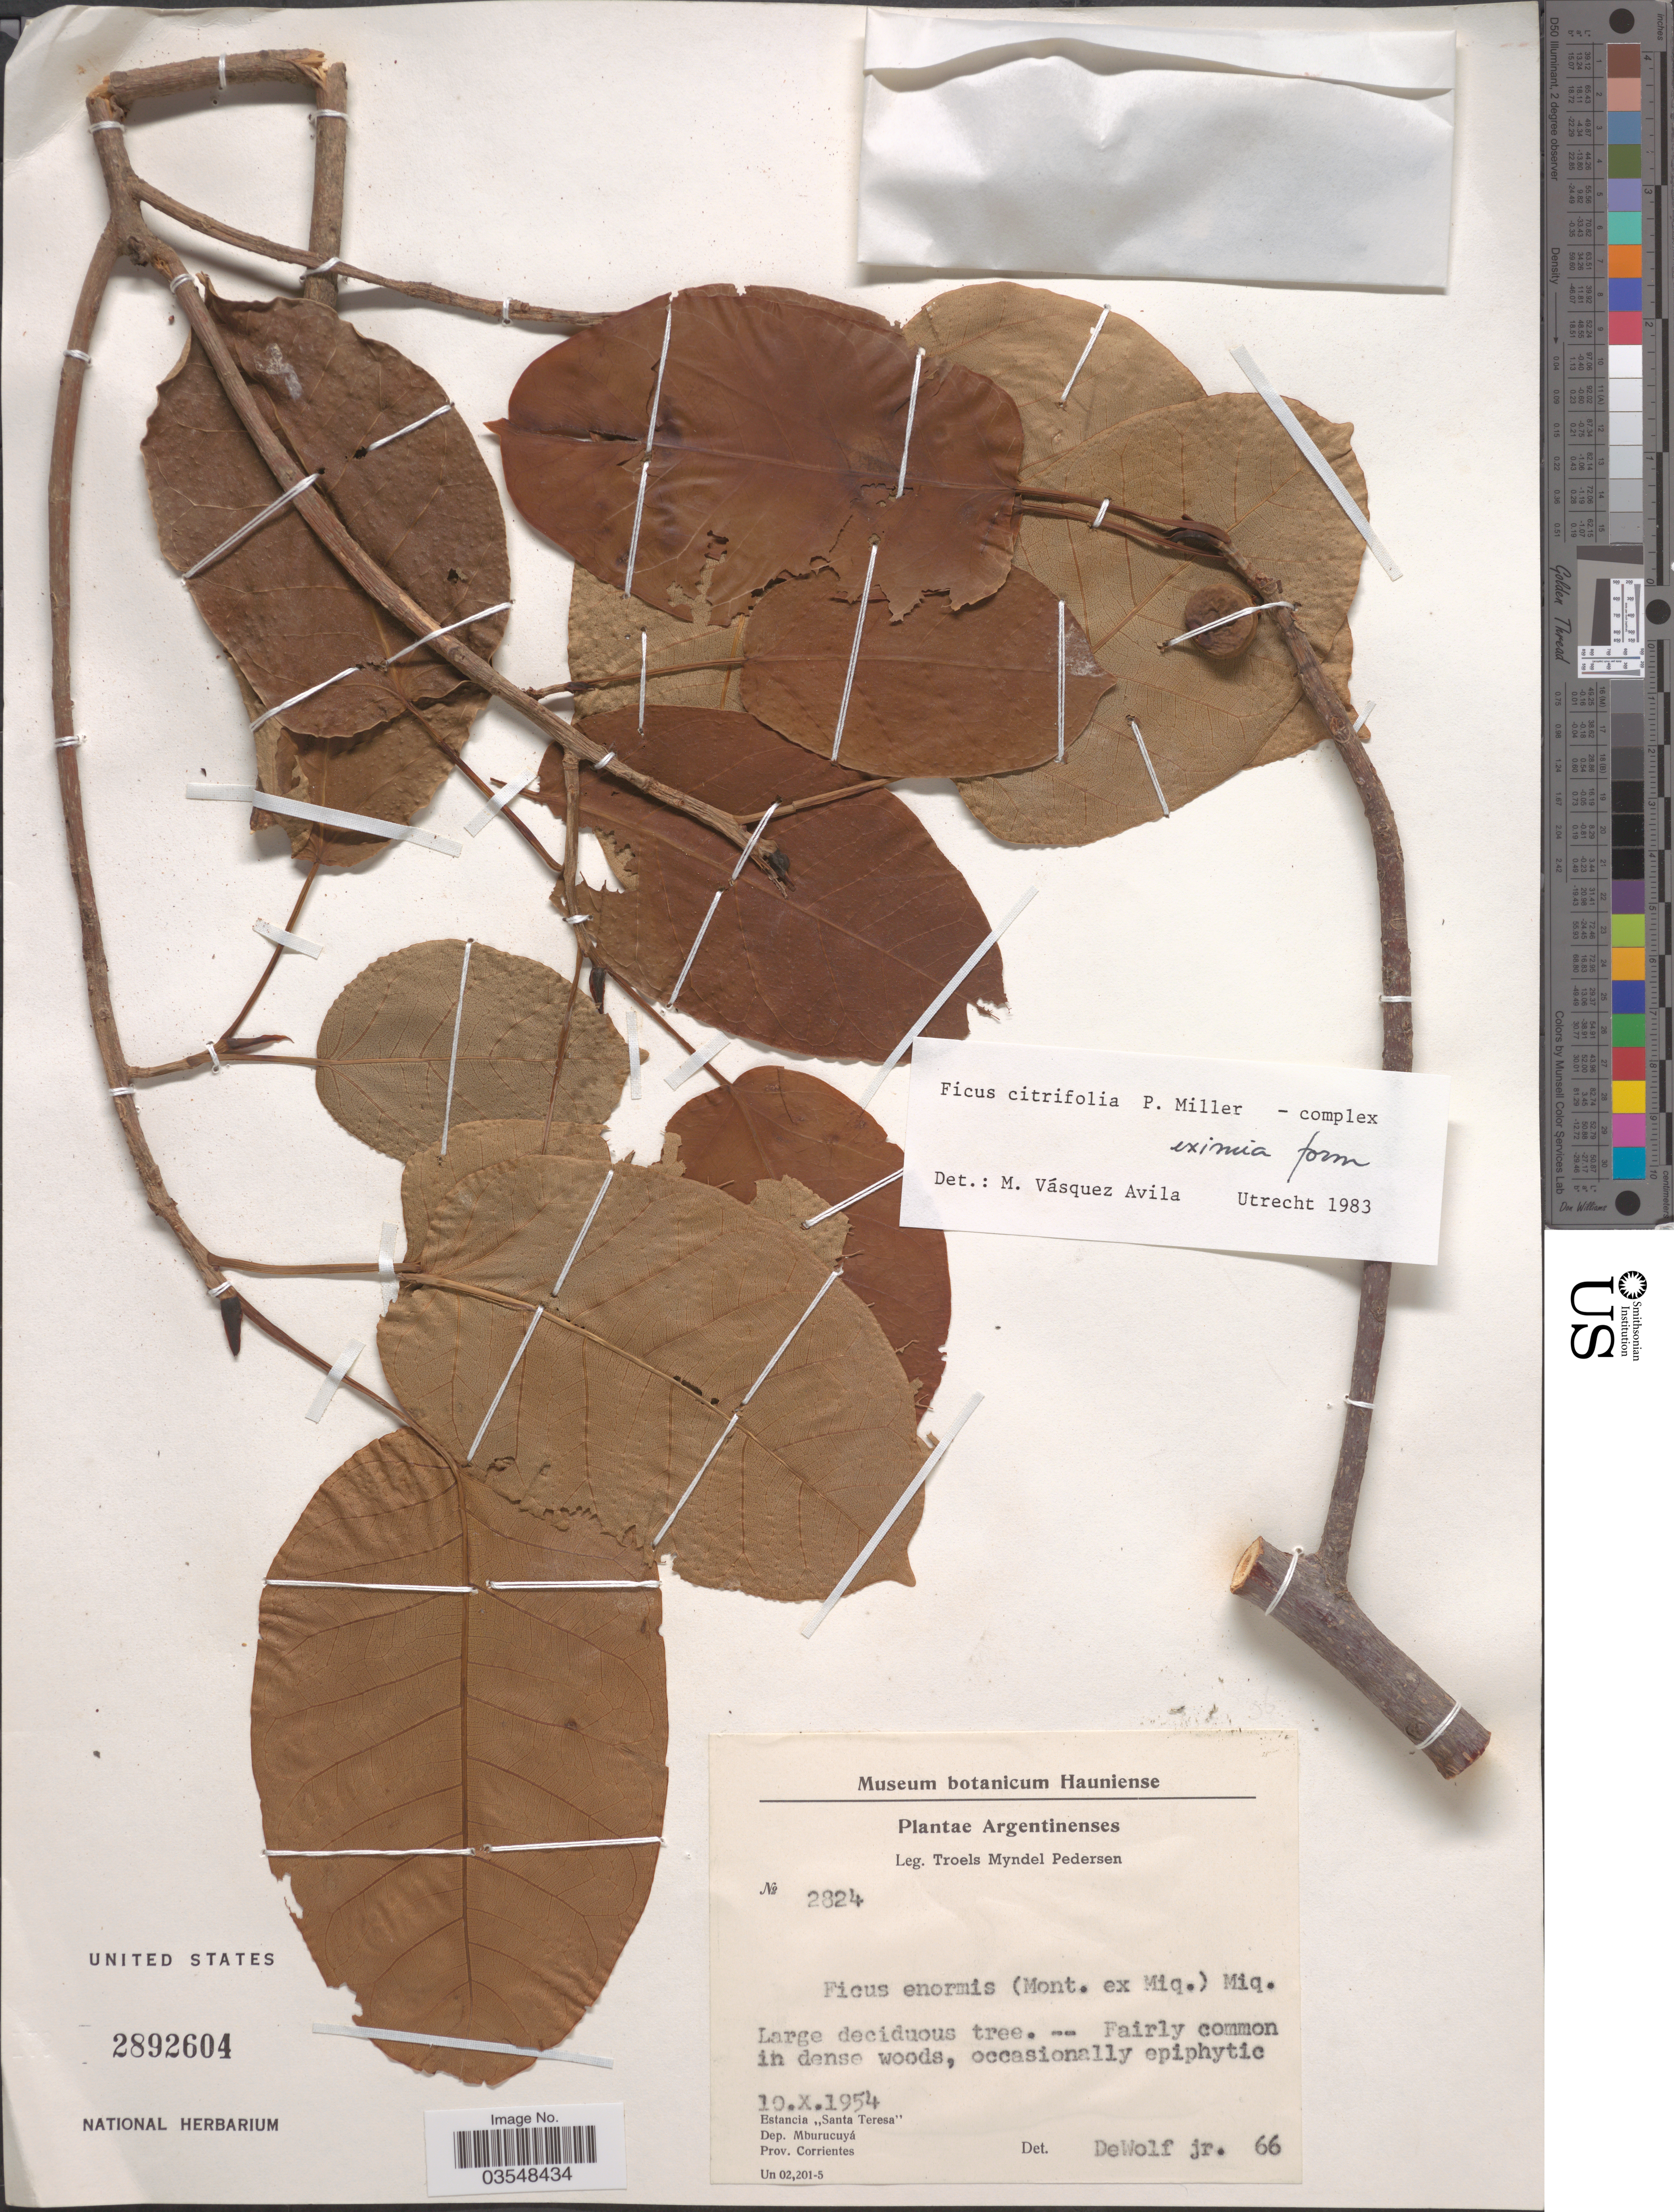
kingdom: Plantae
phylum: Tracheophyta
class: Magnoliopsida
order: Rosales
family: Moraceae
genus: Ficus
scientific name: Ficus eximia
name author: Schott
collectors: T. Pederson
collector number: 2824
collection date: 1954-10-10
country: Argentina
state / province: Corrientes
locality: Estancia "Santa Teresa". Dep. Mburucuyá.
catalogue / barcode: US 2892604